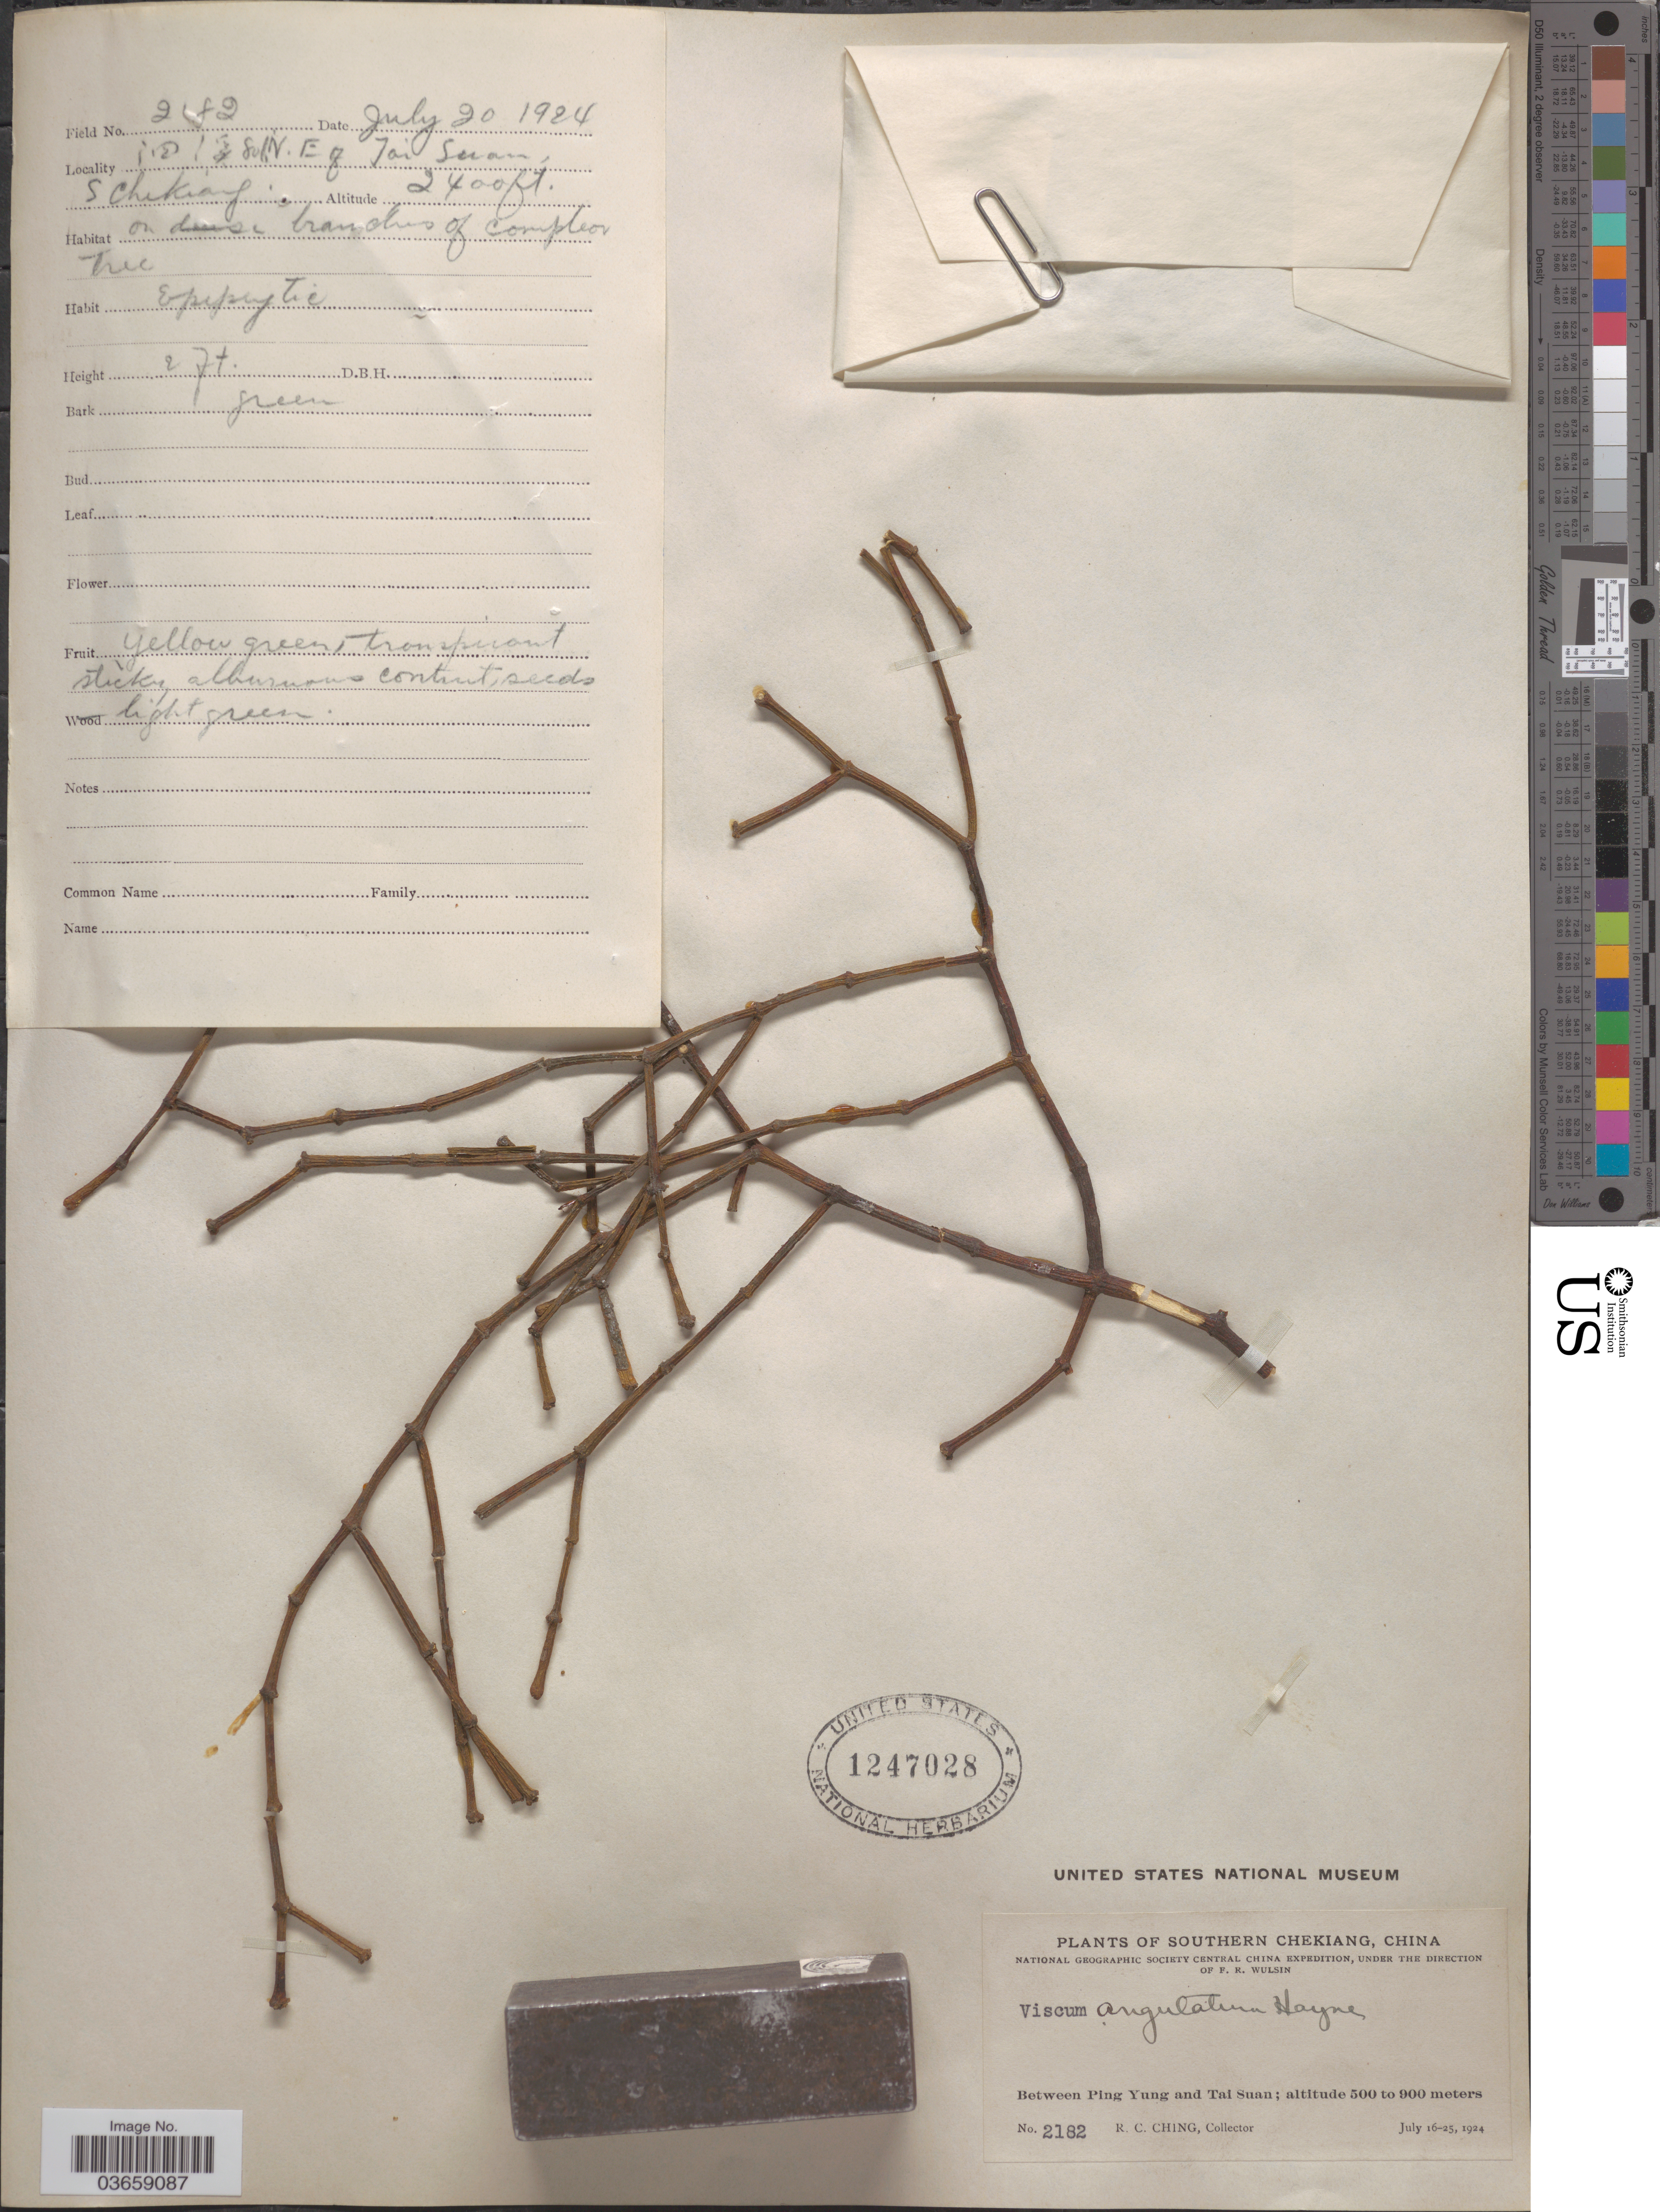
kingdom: Plantae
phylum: Tracheophyta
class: Magnoliopsida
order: Santalales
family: Viscaceae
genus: Viscum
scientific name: Viscum angulatum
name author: B. Heyne ex DC.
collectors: R. C. Ching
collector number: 2182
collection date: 1924-07-20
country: China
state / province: Zhejiang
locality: Between Ping Yung and Tai Suan. 80 li N. E. of Tai Suan.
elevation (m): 732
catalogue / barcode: US 1247028